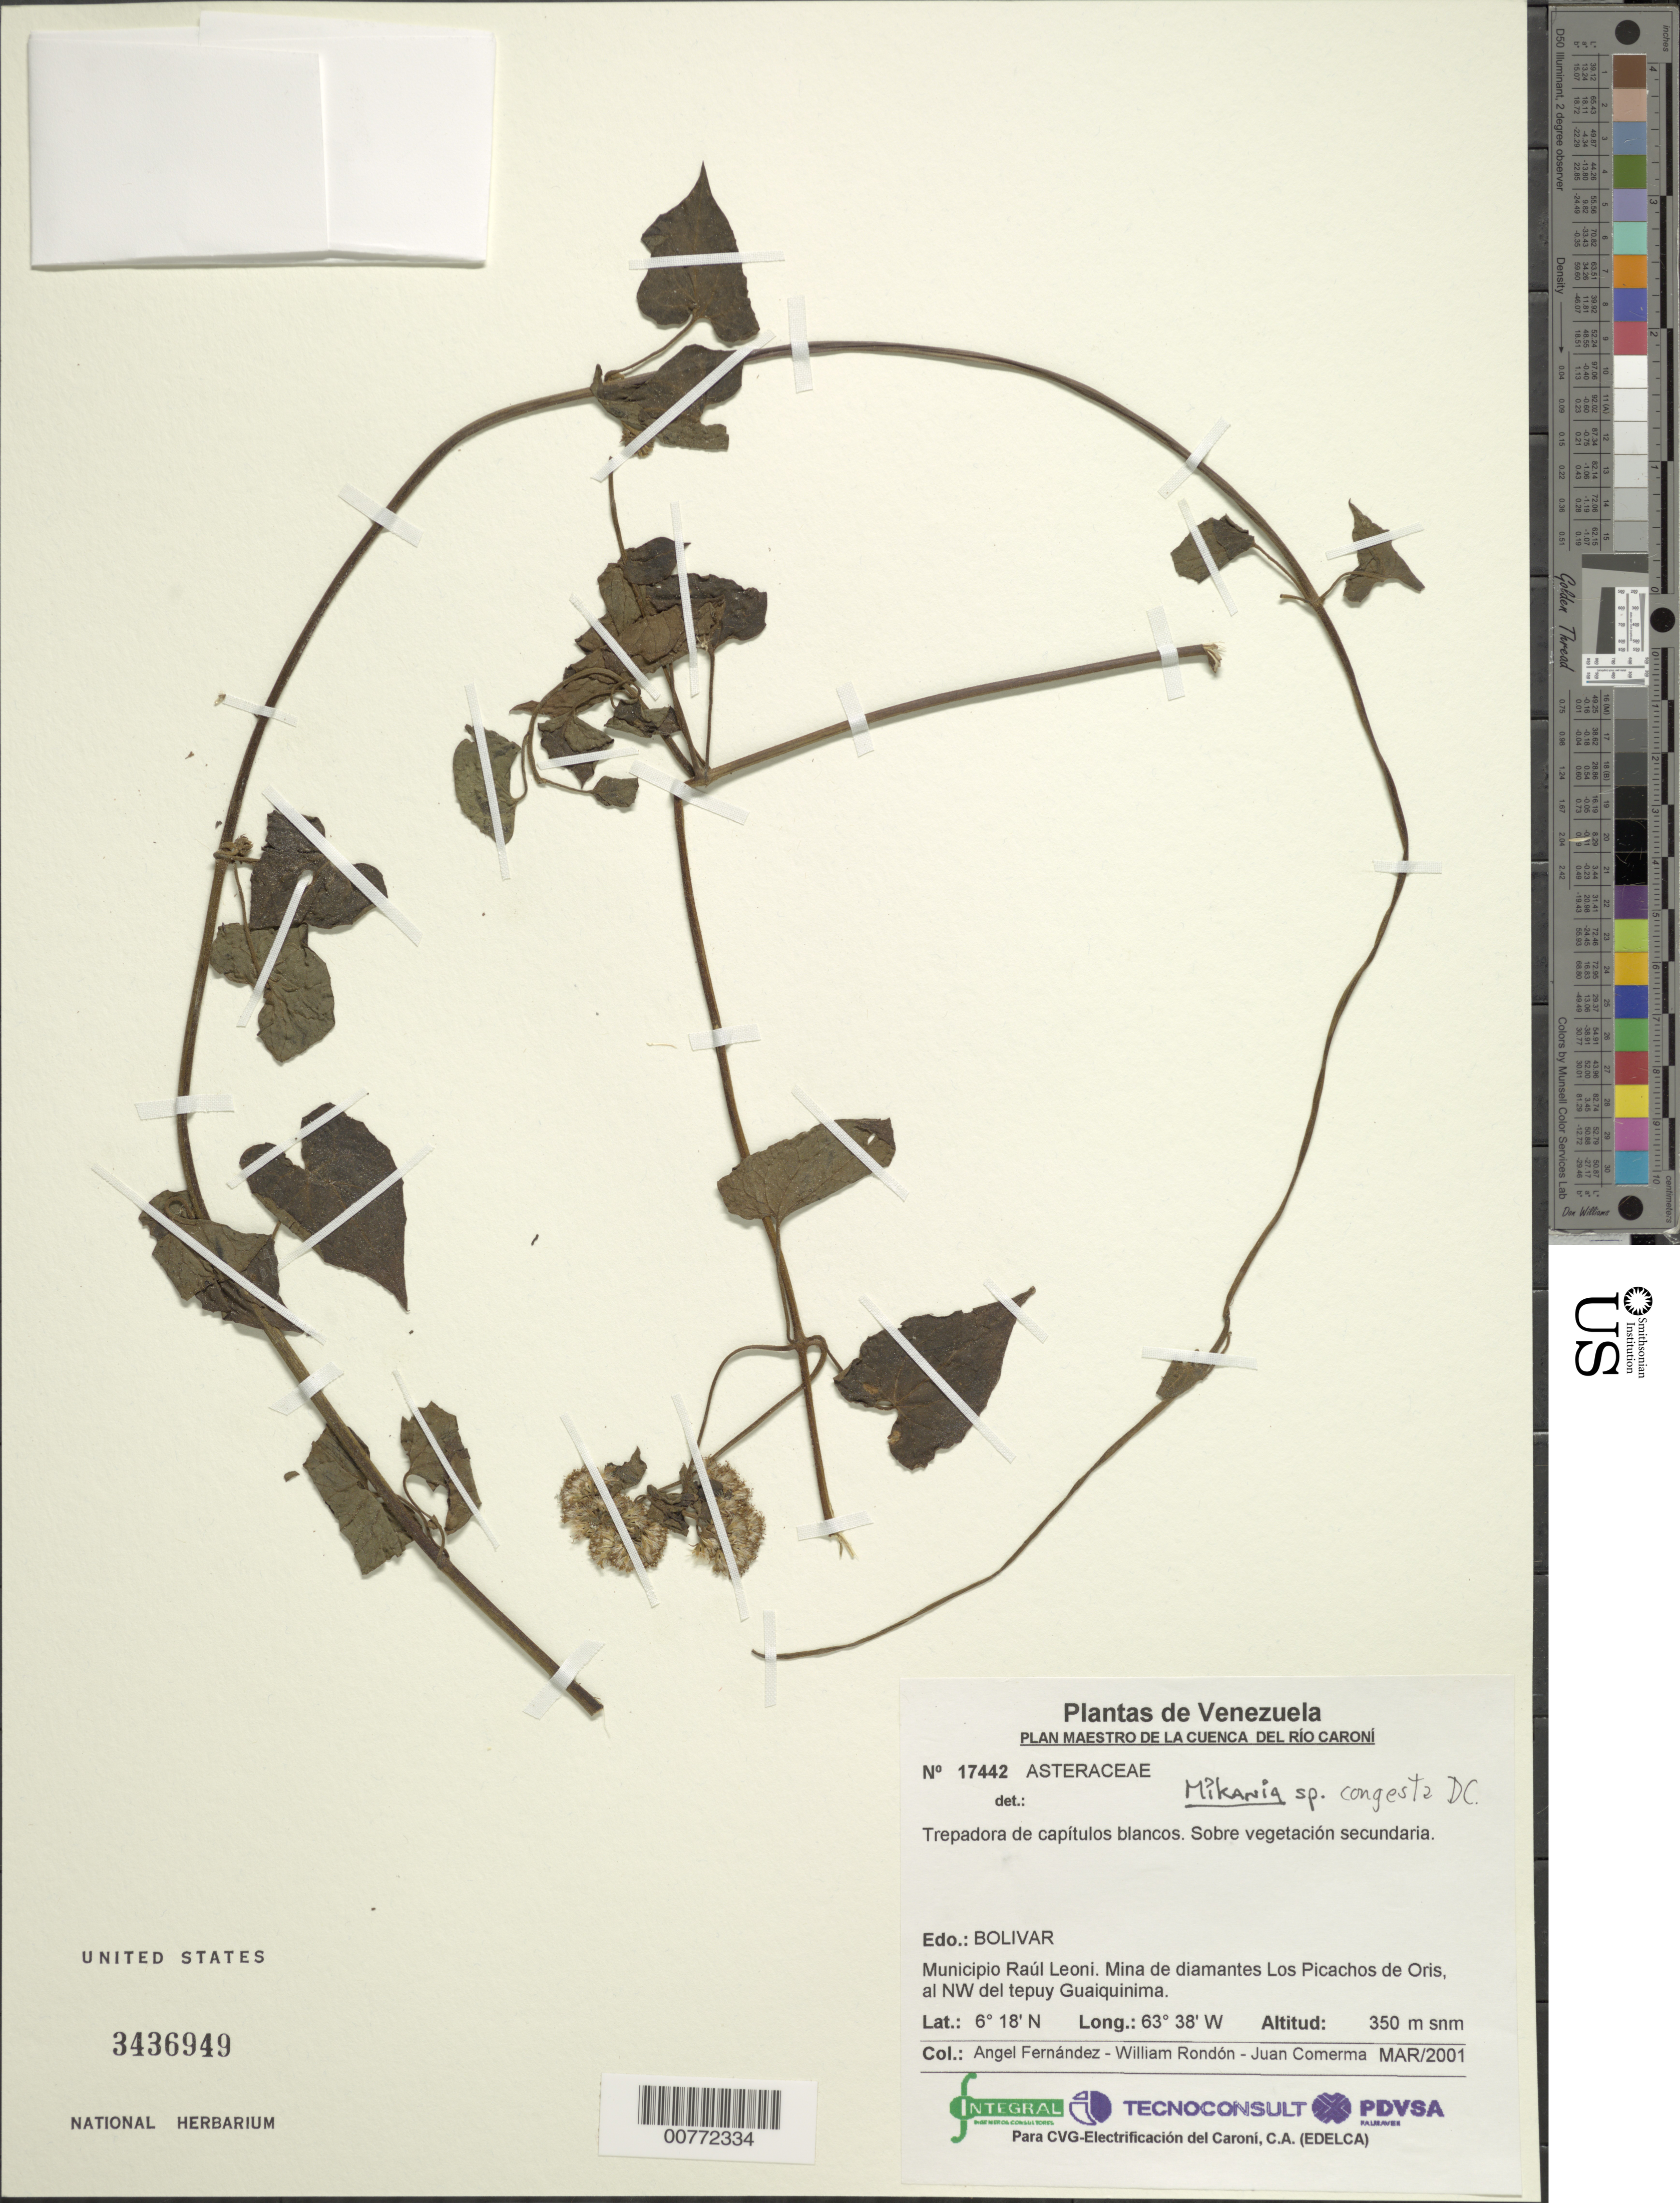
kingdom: Plantae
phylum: Tracheophyta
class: Magnoliopsida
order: Asterales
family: Asteraceae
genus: Mikania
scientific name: Mikania congesta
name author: DC.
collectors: A. Fernández, N. Rondón & J. Comerma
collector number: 17442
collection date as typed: Mar-01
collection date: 2001-03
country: Venezuela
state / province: Bolívar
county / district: Angostura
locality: Mun. Raúl Leoni [=Angostura], Los Picachos de Oris, NE del tepuy Guaiquinima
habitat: Sobre vegetación secundaria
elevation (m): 350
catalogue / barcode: US 3436949